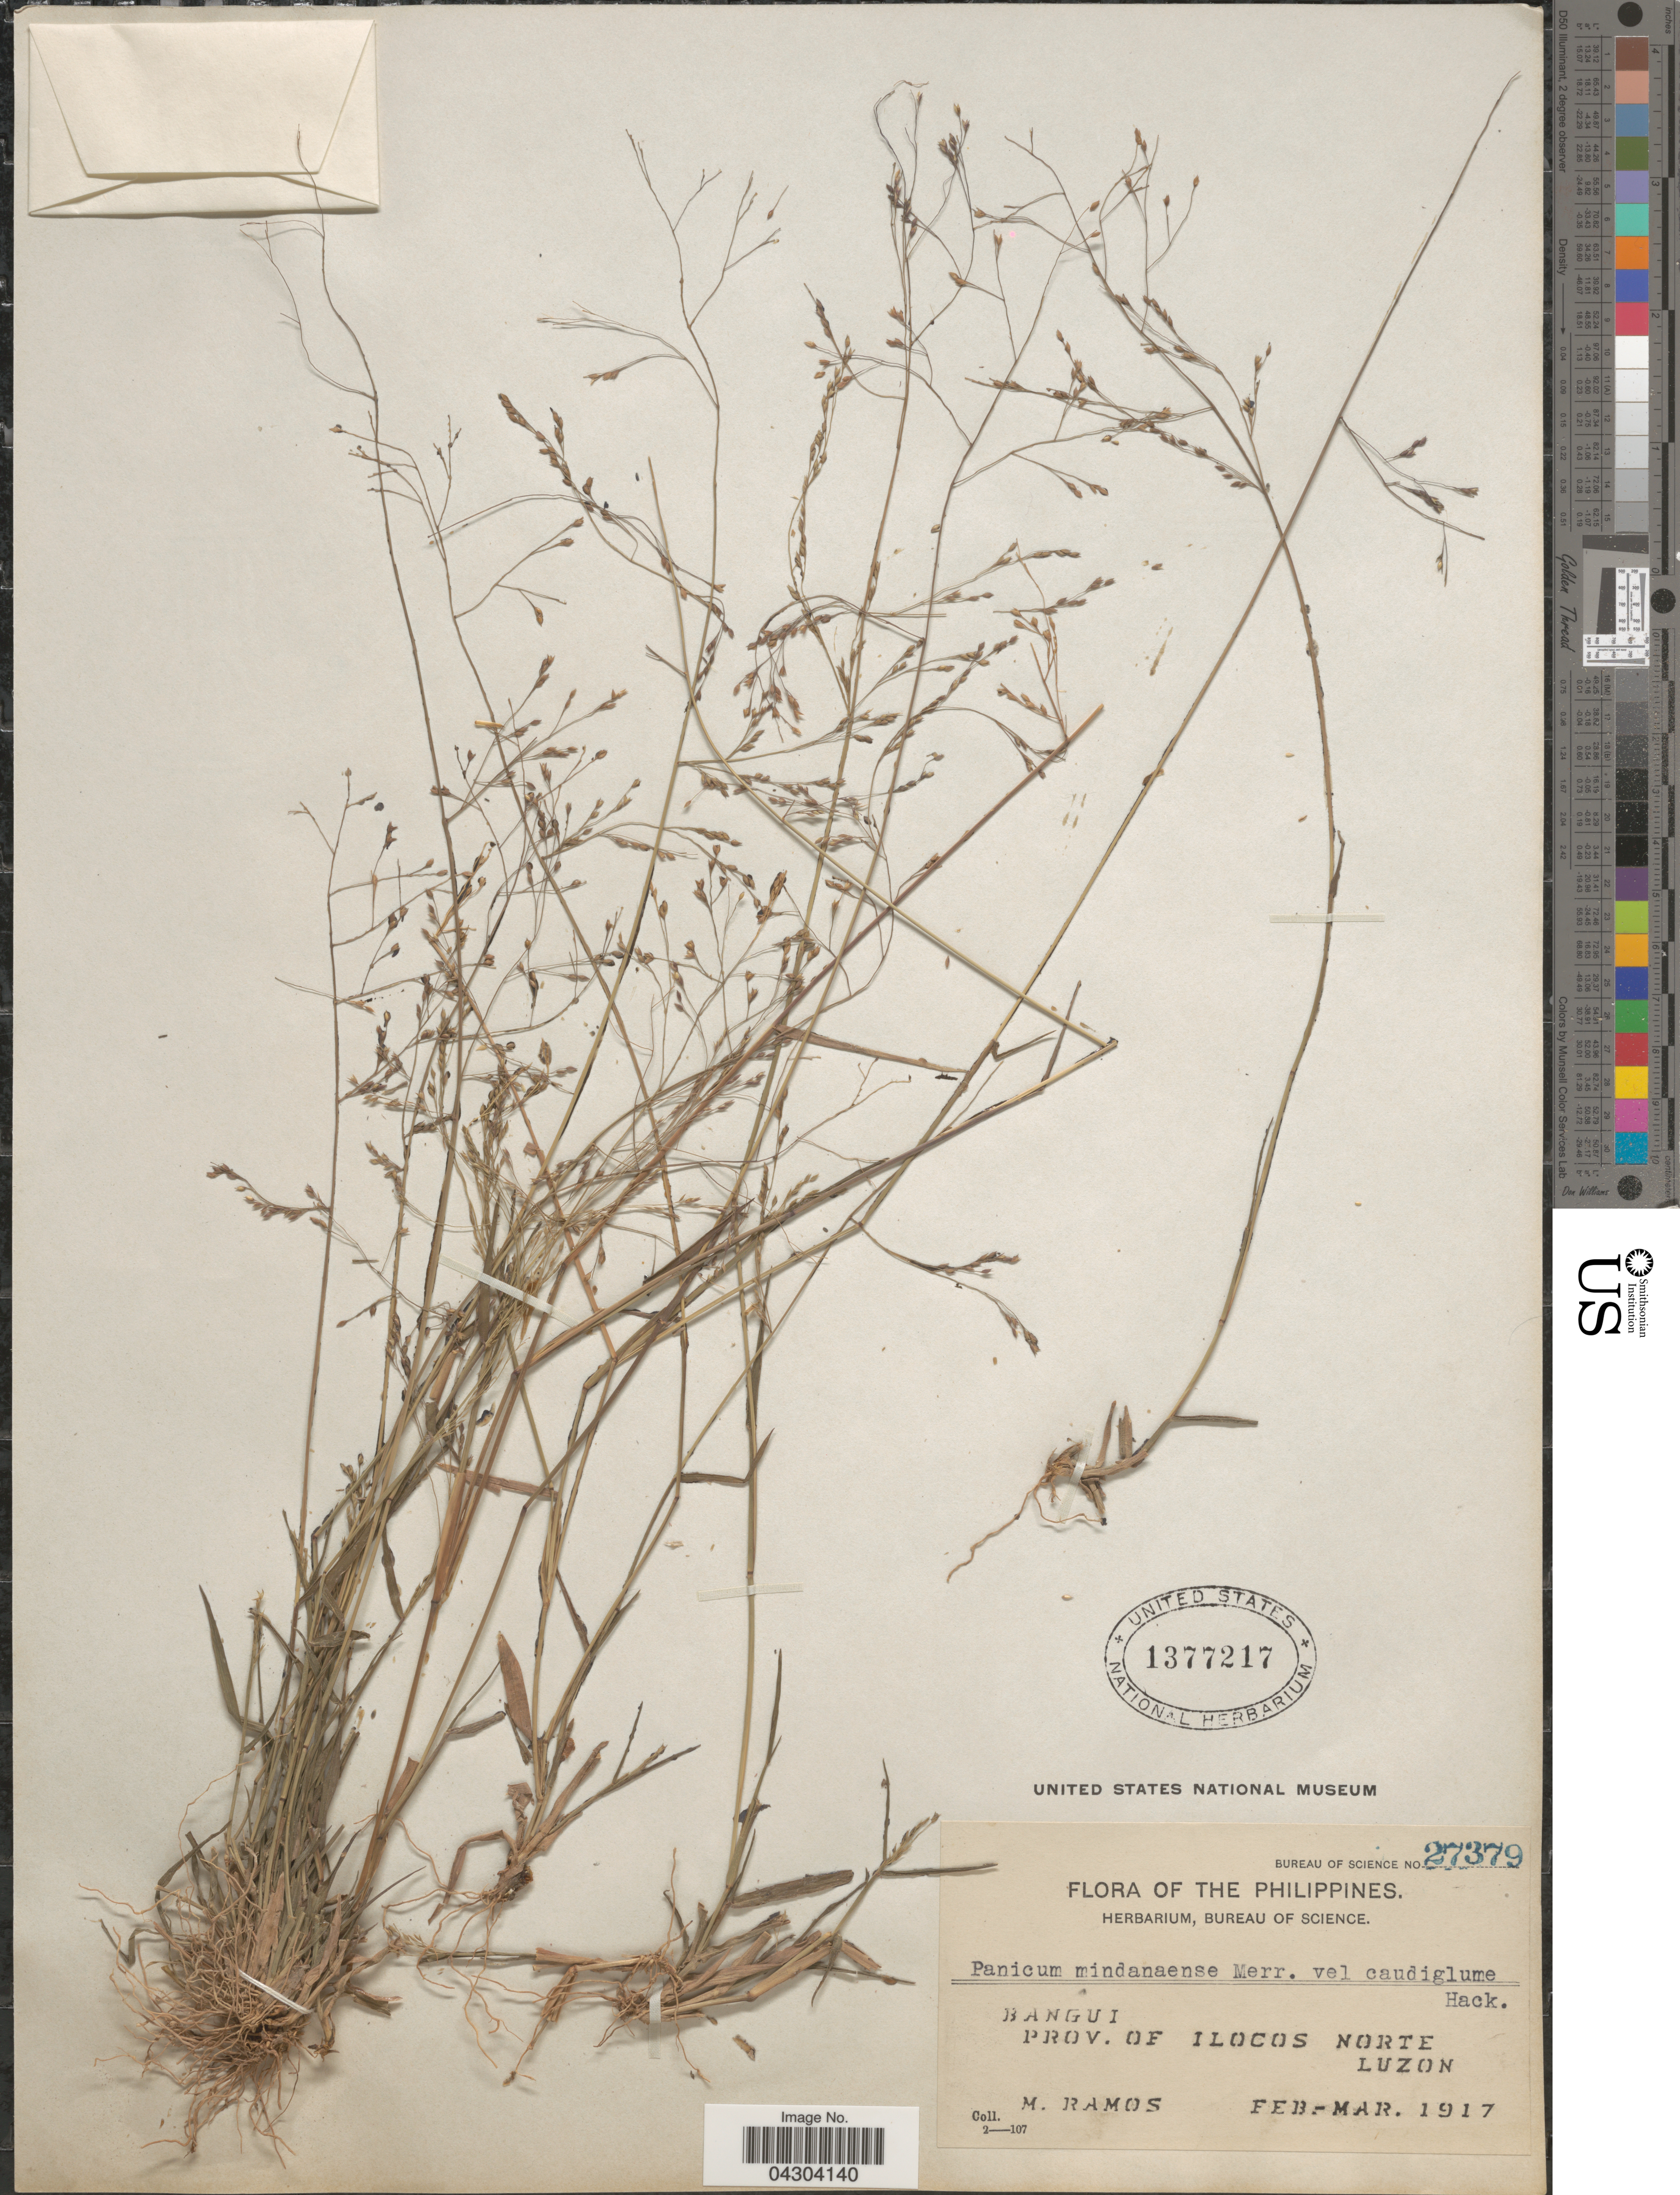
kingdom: Plantae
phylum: Tracheophyta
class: Liliopsida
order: Poales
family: Poaceae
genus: Panicum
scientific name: Panicum mindanaense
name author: Merr.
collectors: M. Ramos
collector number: Bureau of Science 27379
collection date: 1917-02/1917-03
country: Philippines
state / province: Ilocos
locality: Bangui. Prov. of Ilocos Norte. Luzon.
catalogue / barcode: US 1377217